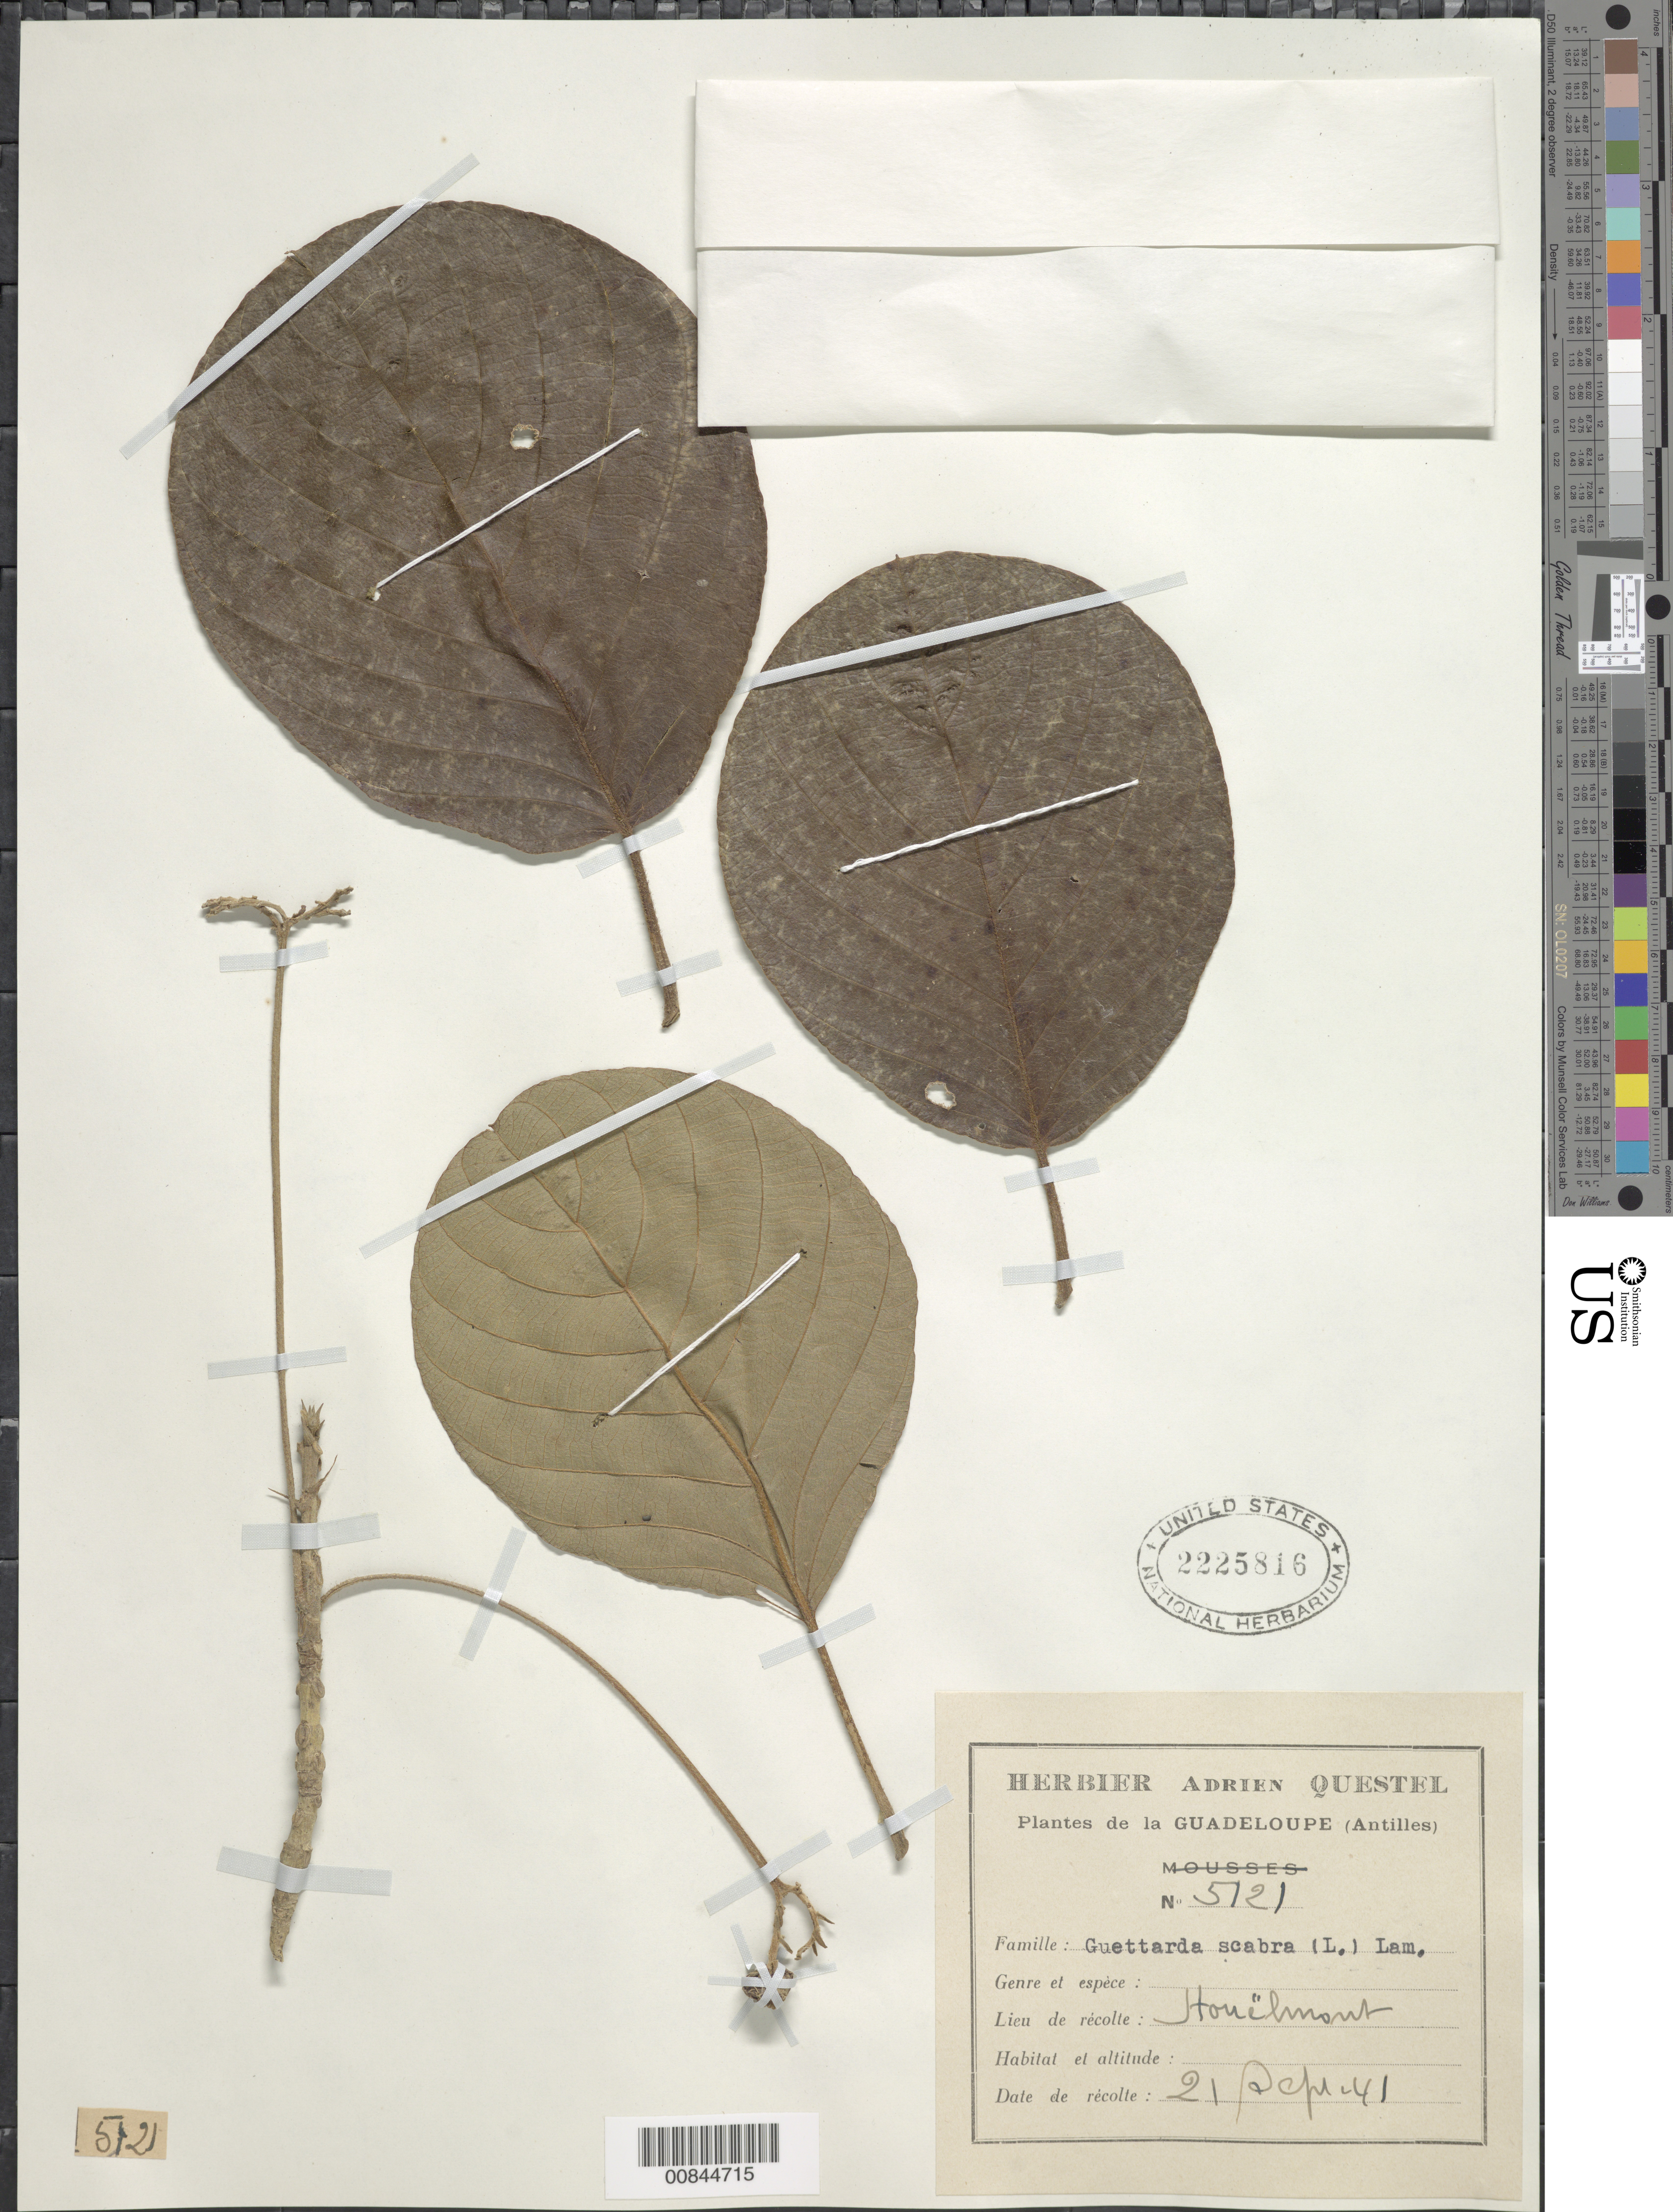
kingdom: Plantae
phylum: Tracheophyta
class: Magnoliopsida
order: Gentianales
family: Rubiaceae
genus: Guettarda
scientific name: Guettarda scabra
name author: (L.) Vent.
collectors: A. Questel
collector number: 5121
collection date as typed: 21 Sep --41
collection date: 1841-09-21 or 1941-09-21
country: Guadeloupe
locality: Houëlmont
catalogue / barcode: US 2225816